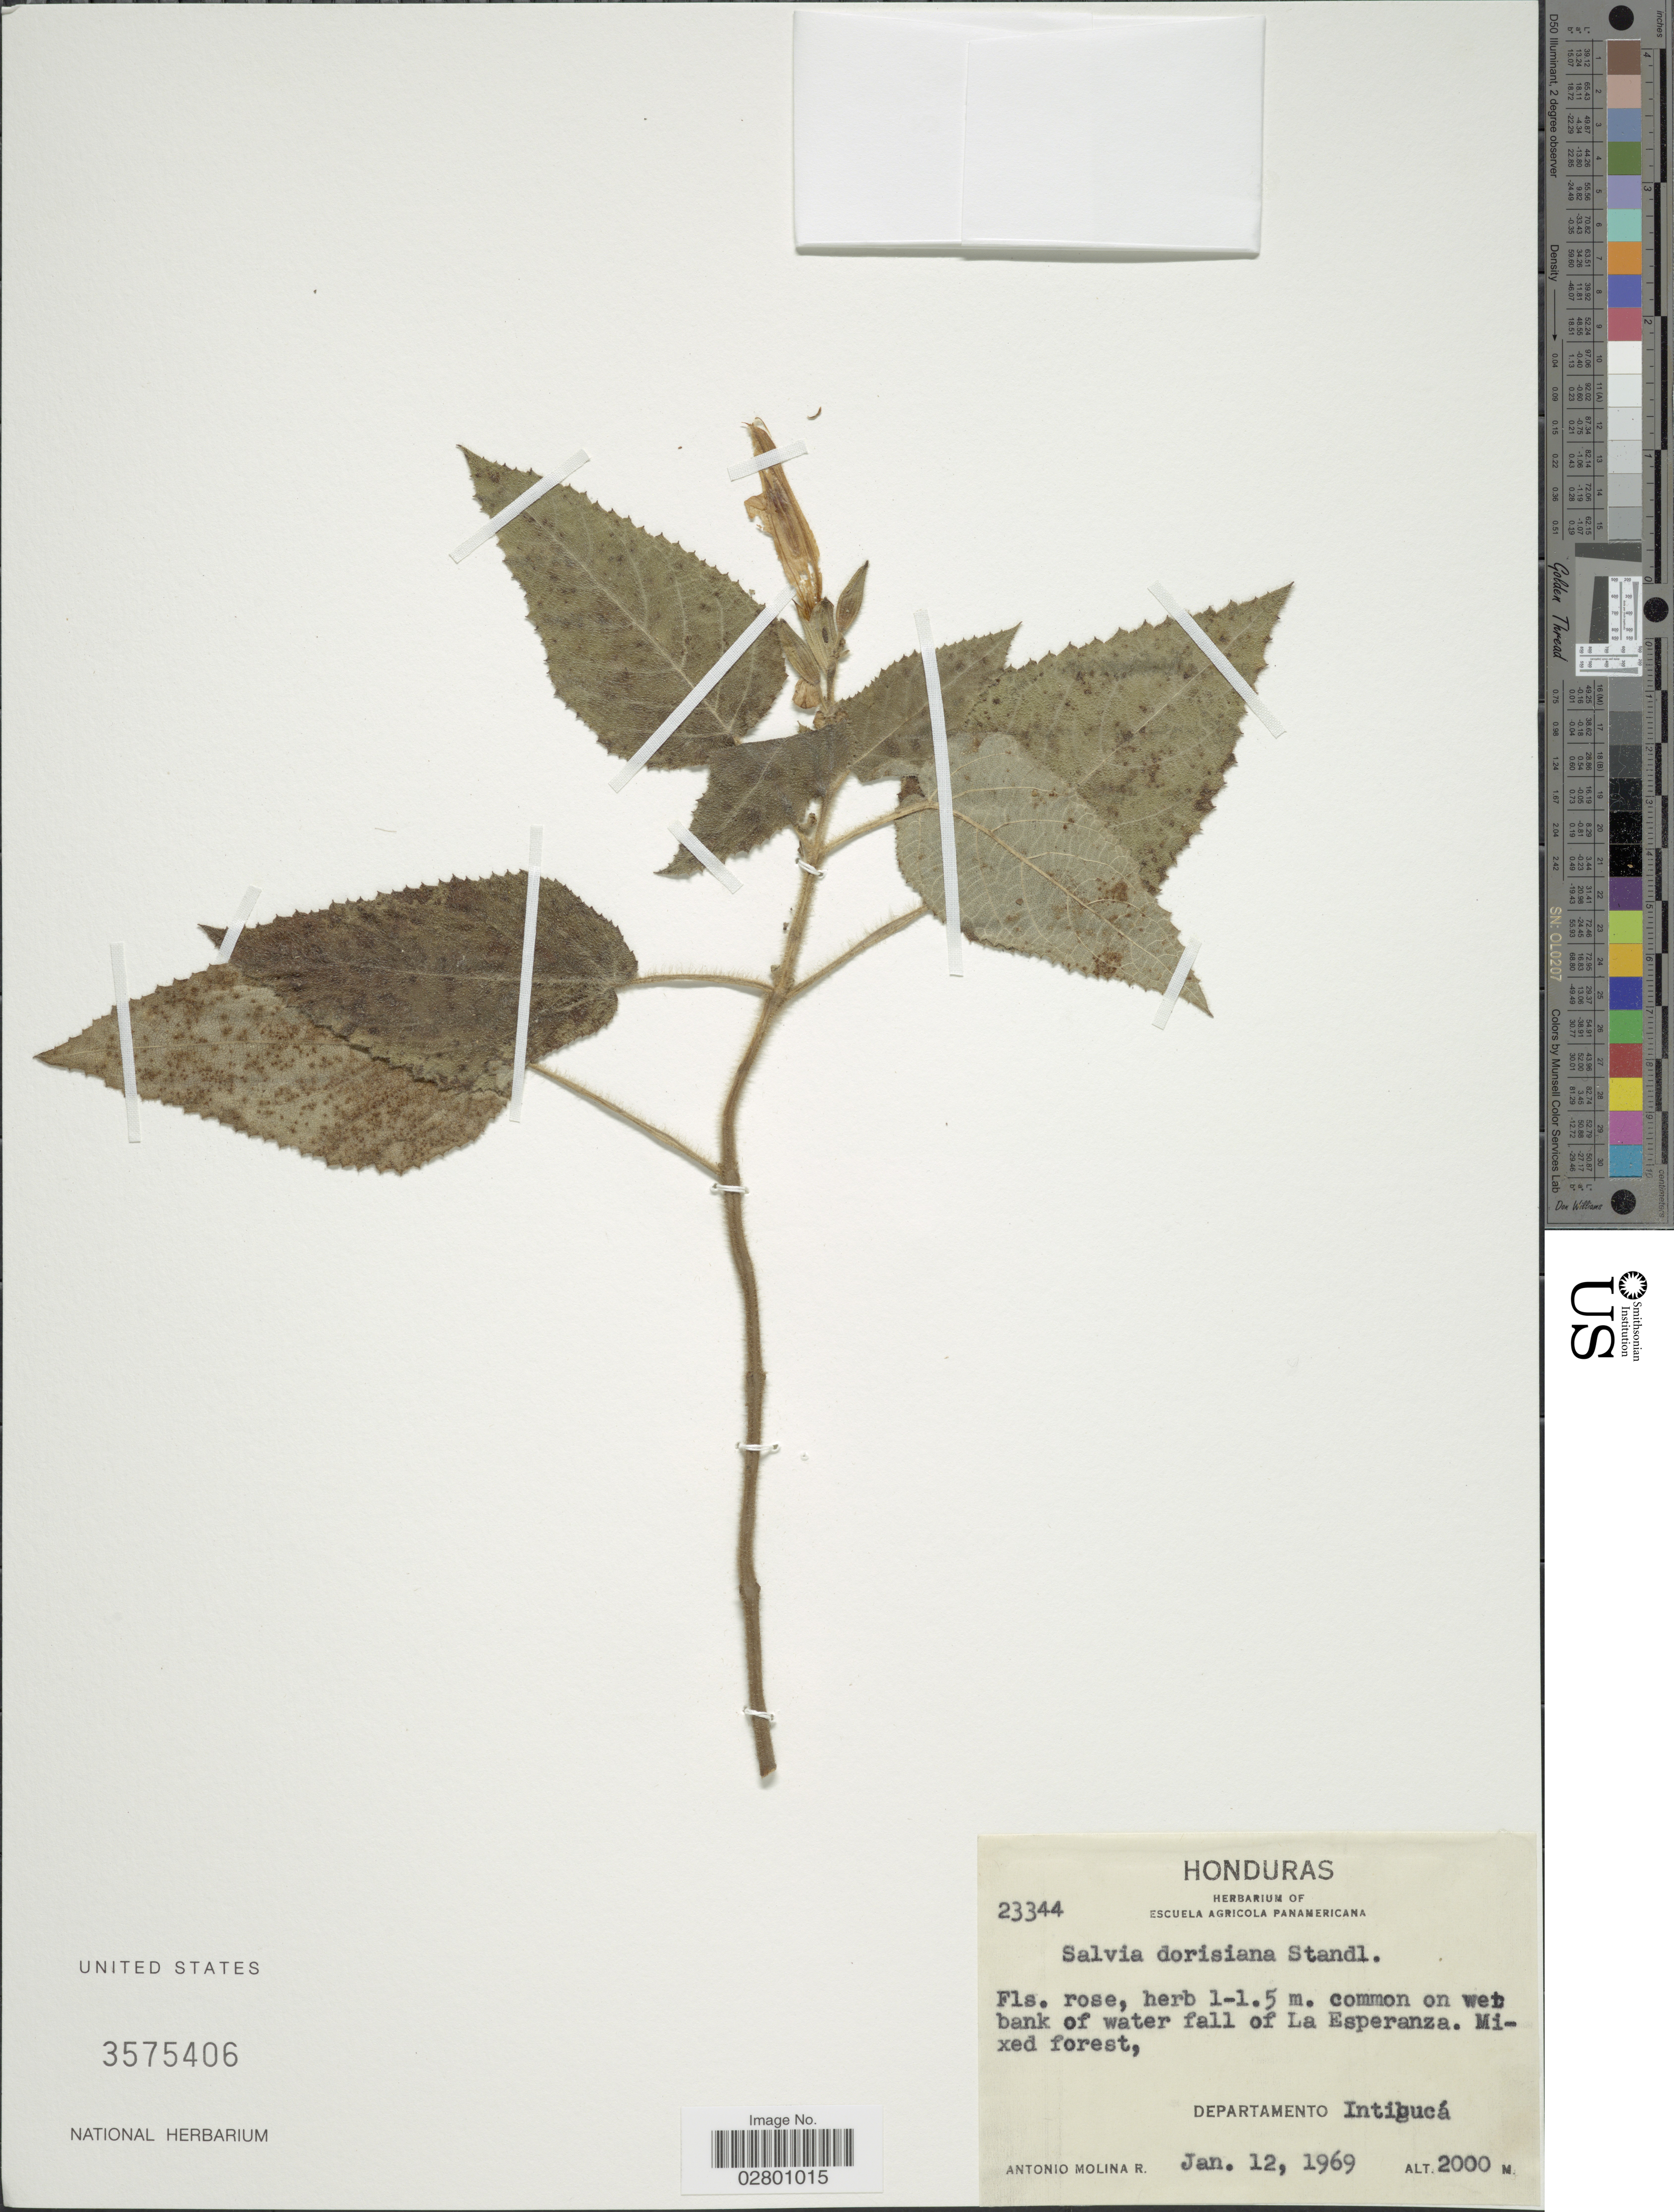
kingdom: Plantae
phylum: Tracheophyta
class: Magnoliopsida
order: Lamiales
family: Lamiaceae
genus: Salvia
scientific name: Salvia dorisiana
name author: Standl.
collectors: A. Molina R.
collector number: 23344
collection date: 1969-01-12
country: Honduras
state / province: Intibuca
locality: Common on web bank of water fall of La Esperanza. Departamento Intibucá.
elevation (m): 2000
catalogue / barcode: US 3575406